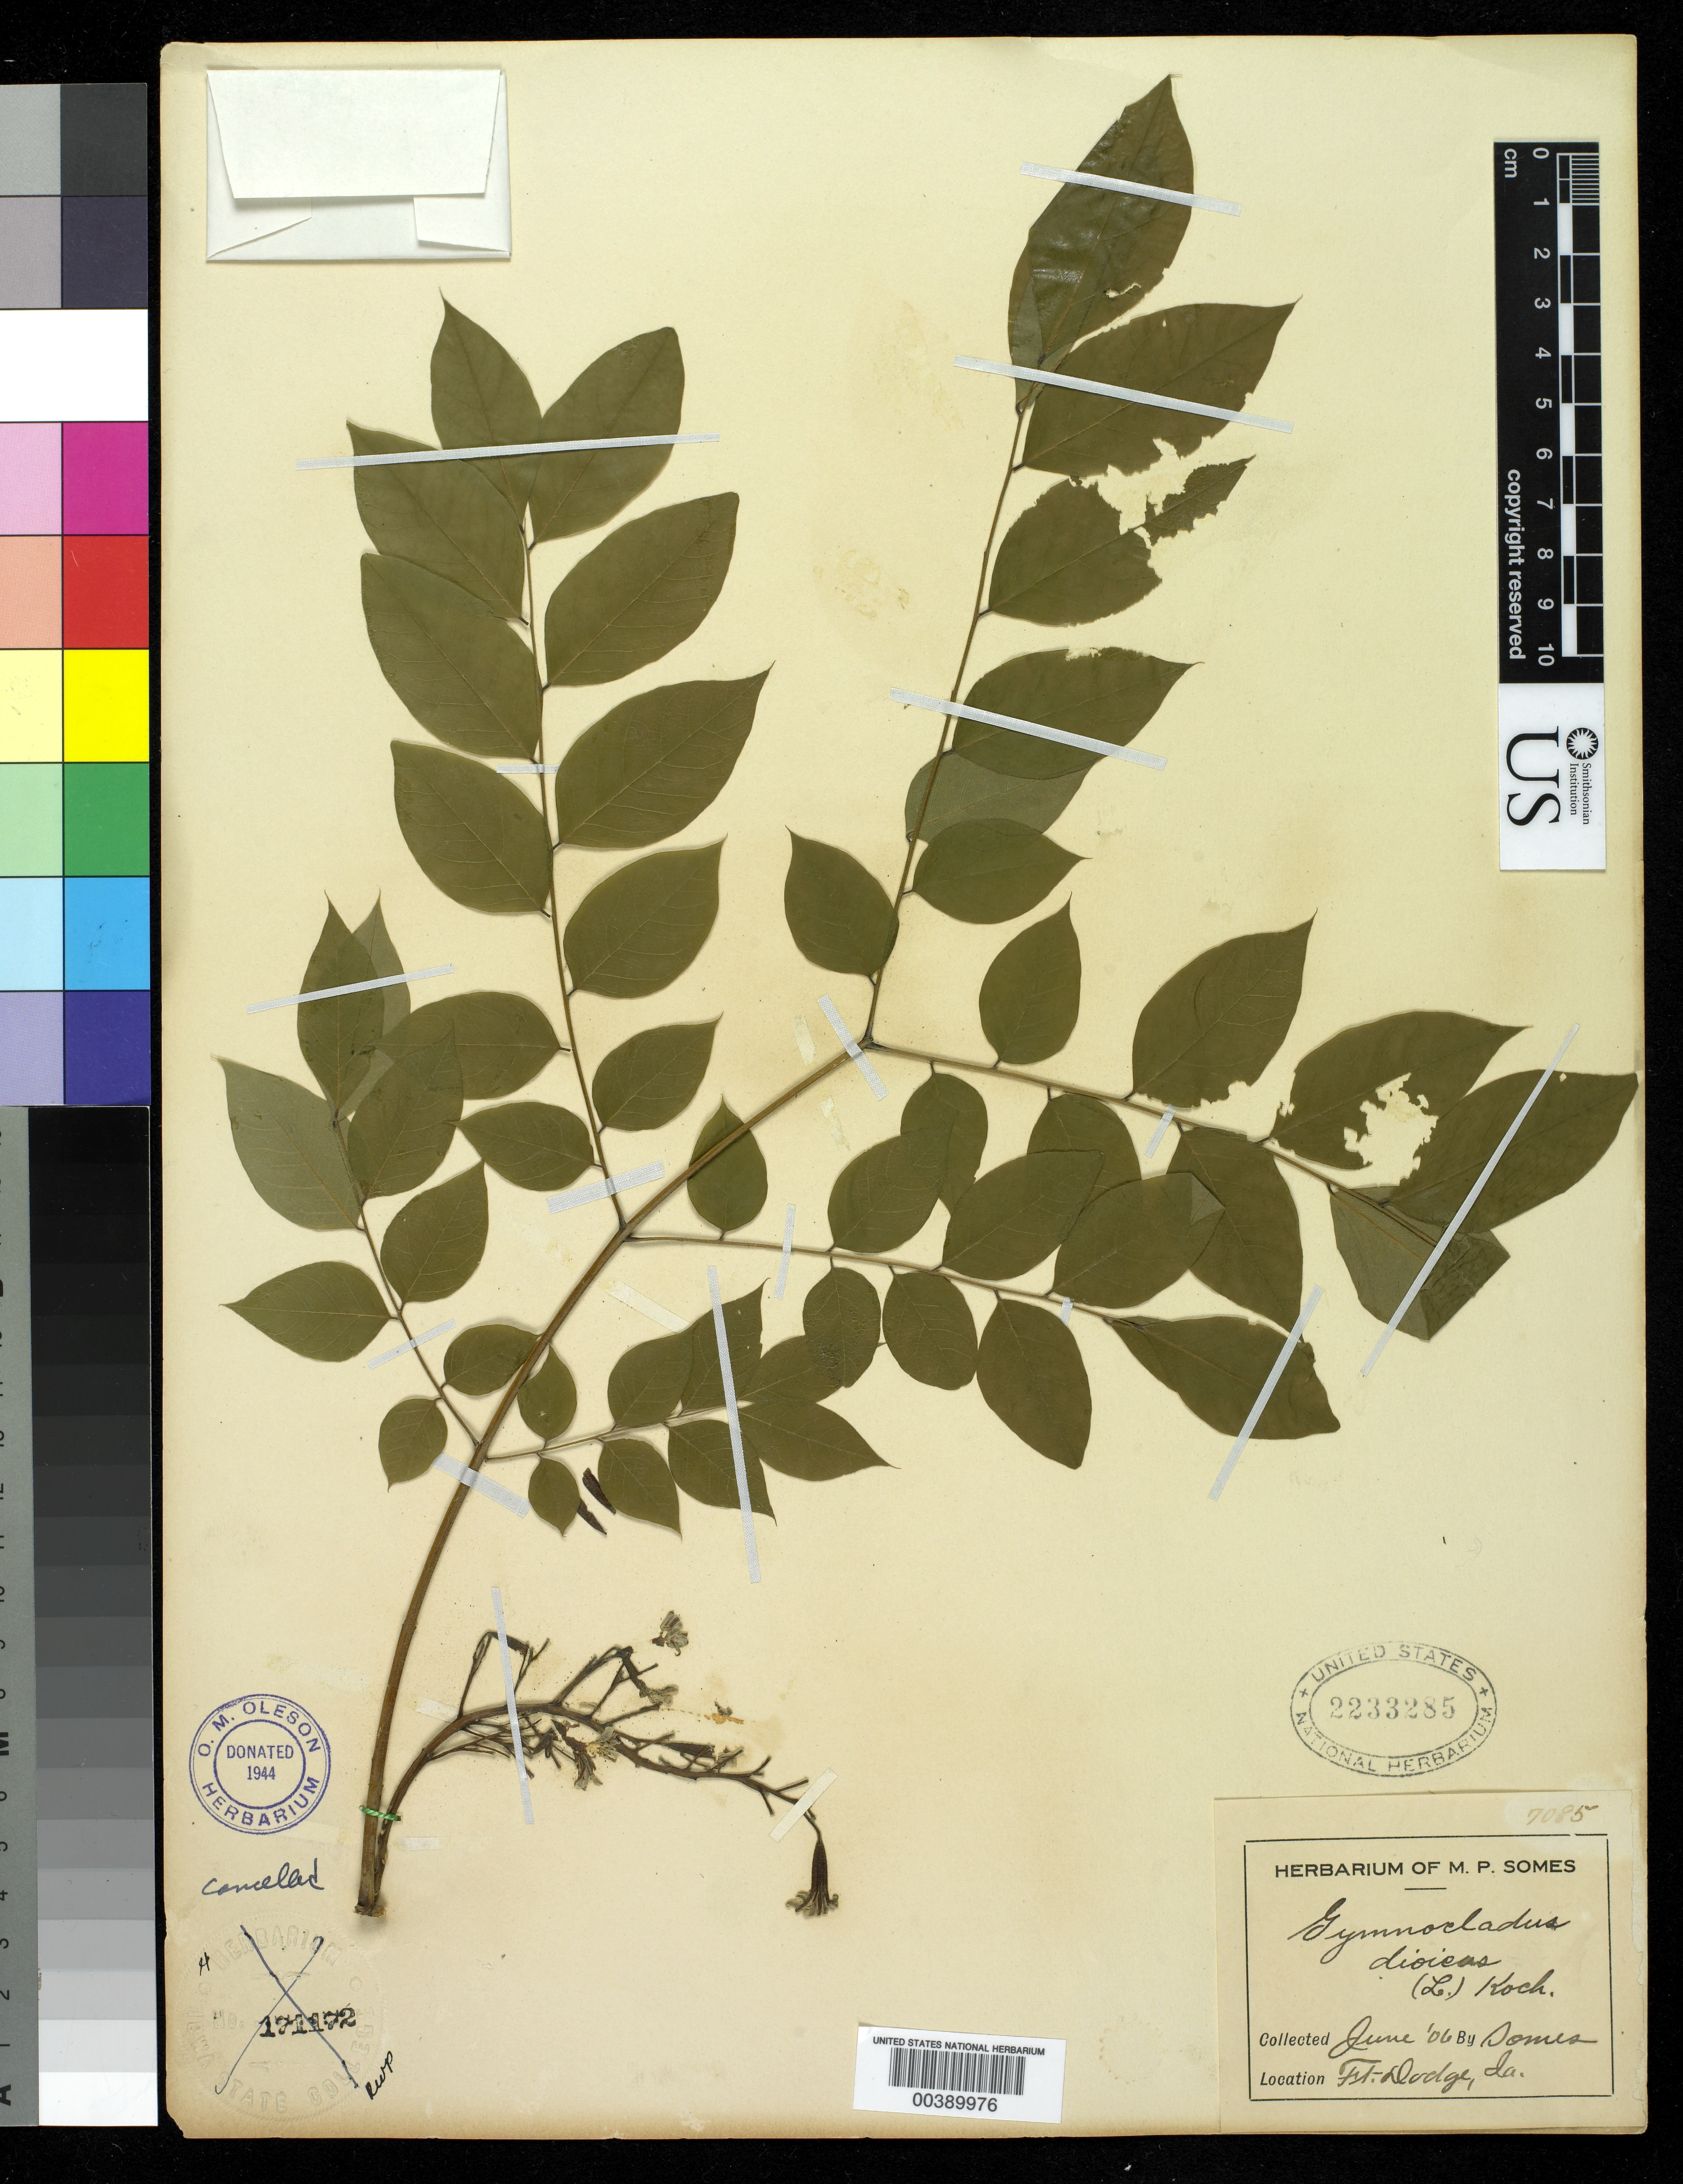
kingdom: Plantae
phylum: Tracheophyta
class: Magnoliopsida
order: Fabales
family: Fabaceae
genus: Gymnocladus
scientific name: Gymnocladus dioicus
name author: (L.) K. Koch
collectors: M. Somes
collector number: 7085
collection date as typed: Jun 1906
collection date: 1906-06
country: United States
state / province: Iowa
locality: Ft. dodge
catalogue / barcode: US 2233285